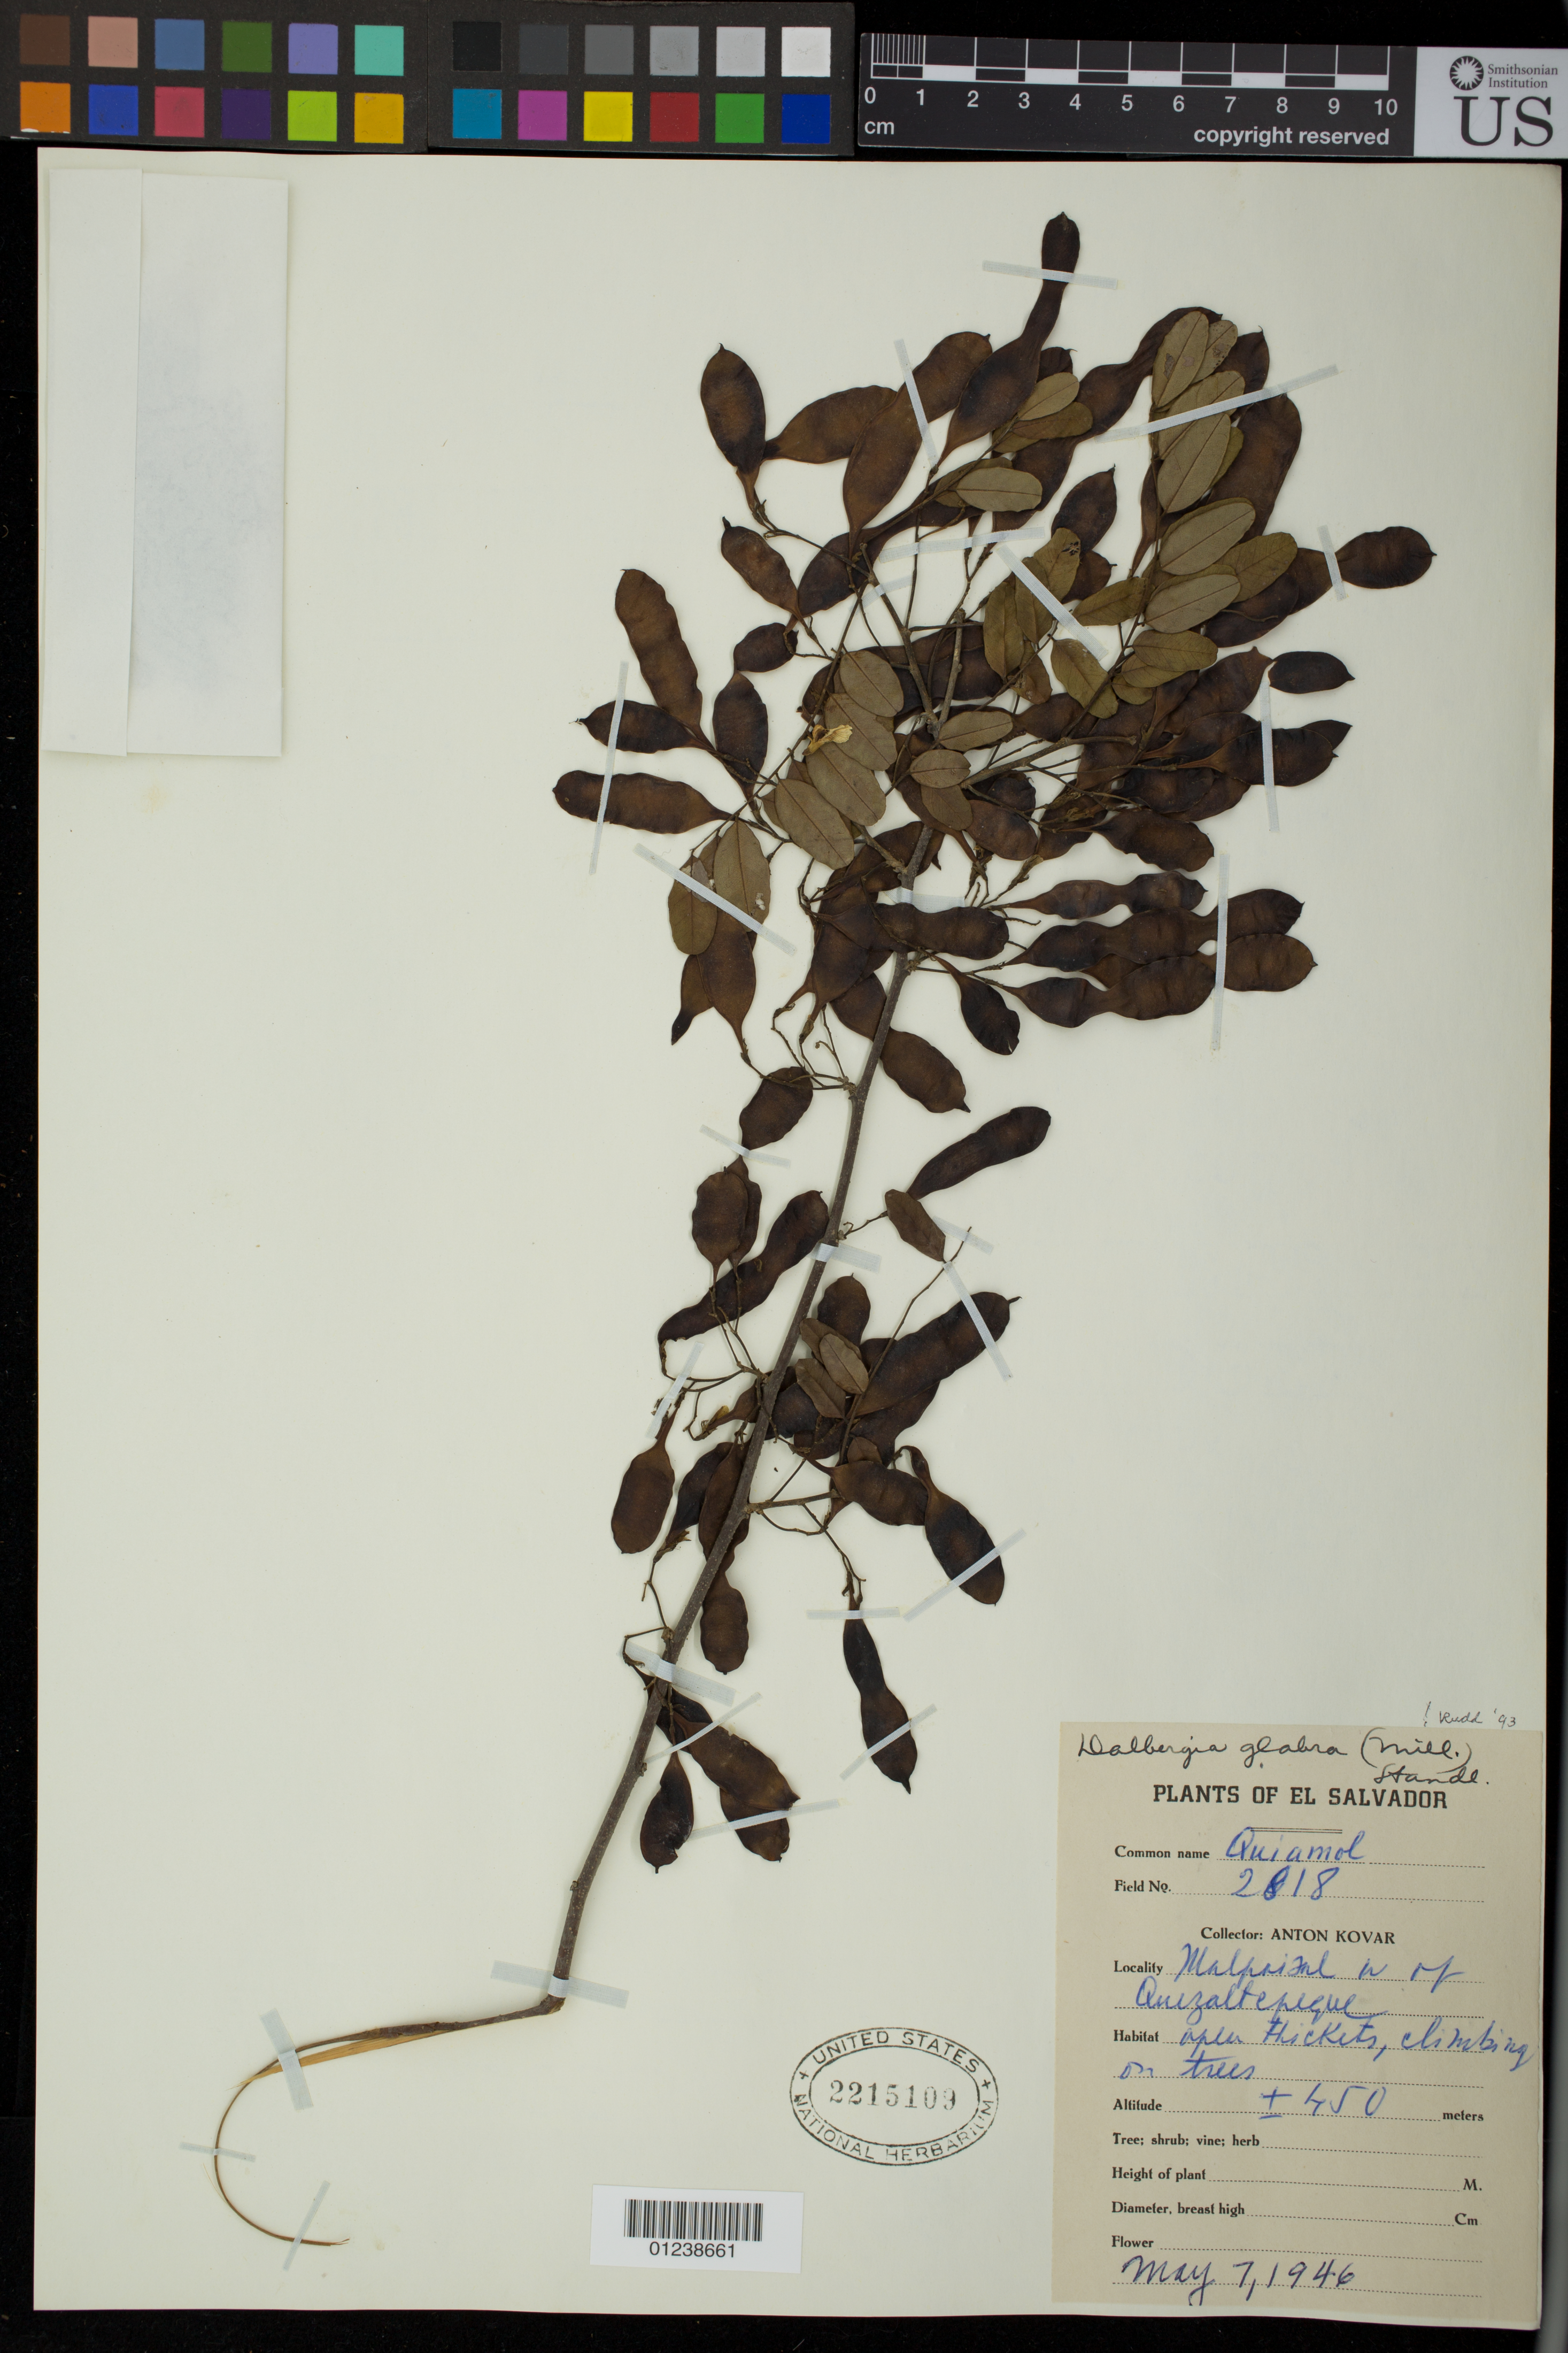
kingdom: Plantae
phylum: Tracheophyta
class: Magnoliopsida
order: Fabales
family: Fabaceae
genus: Dalbergia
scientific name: Dalbergia glabra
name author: (Mill.) Standl.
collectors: A. Kovar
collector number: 2818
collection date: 1946-05-07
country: El Salvador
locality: Quizaltepeque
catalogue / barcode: US 2215109